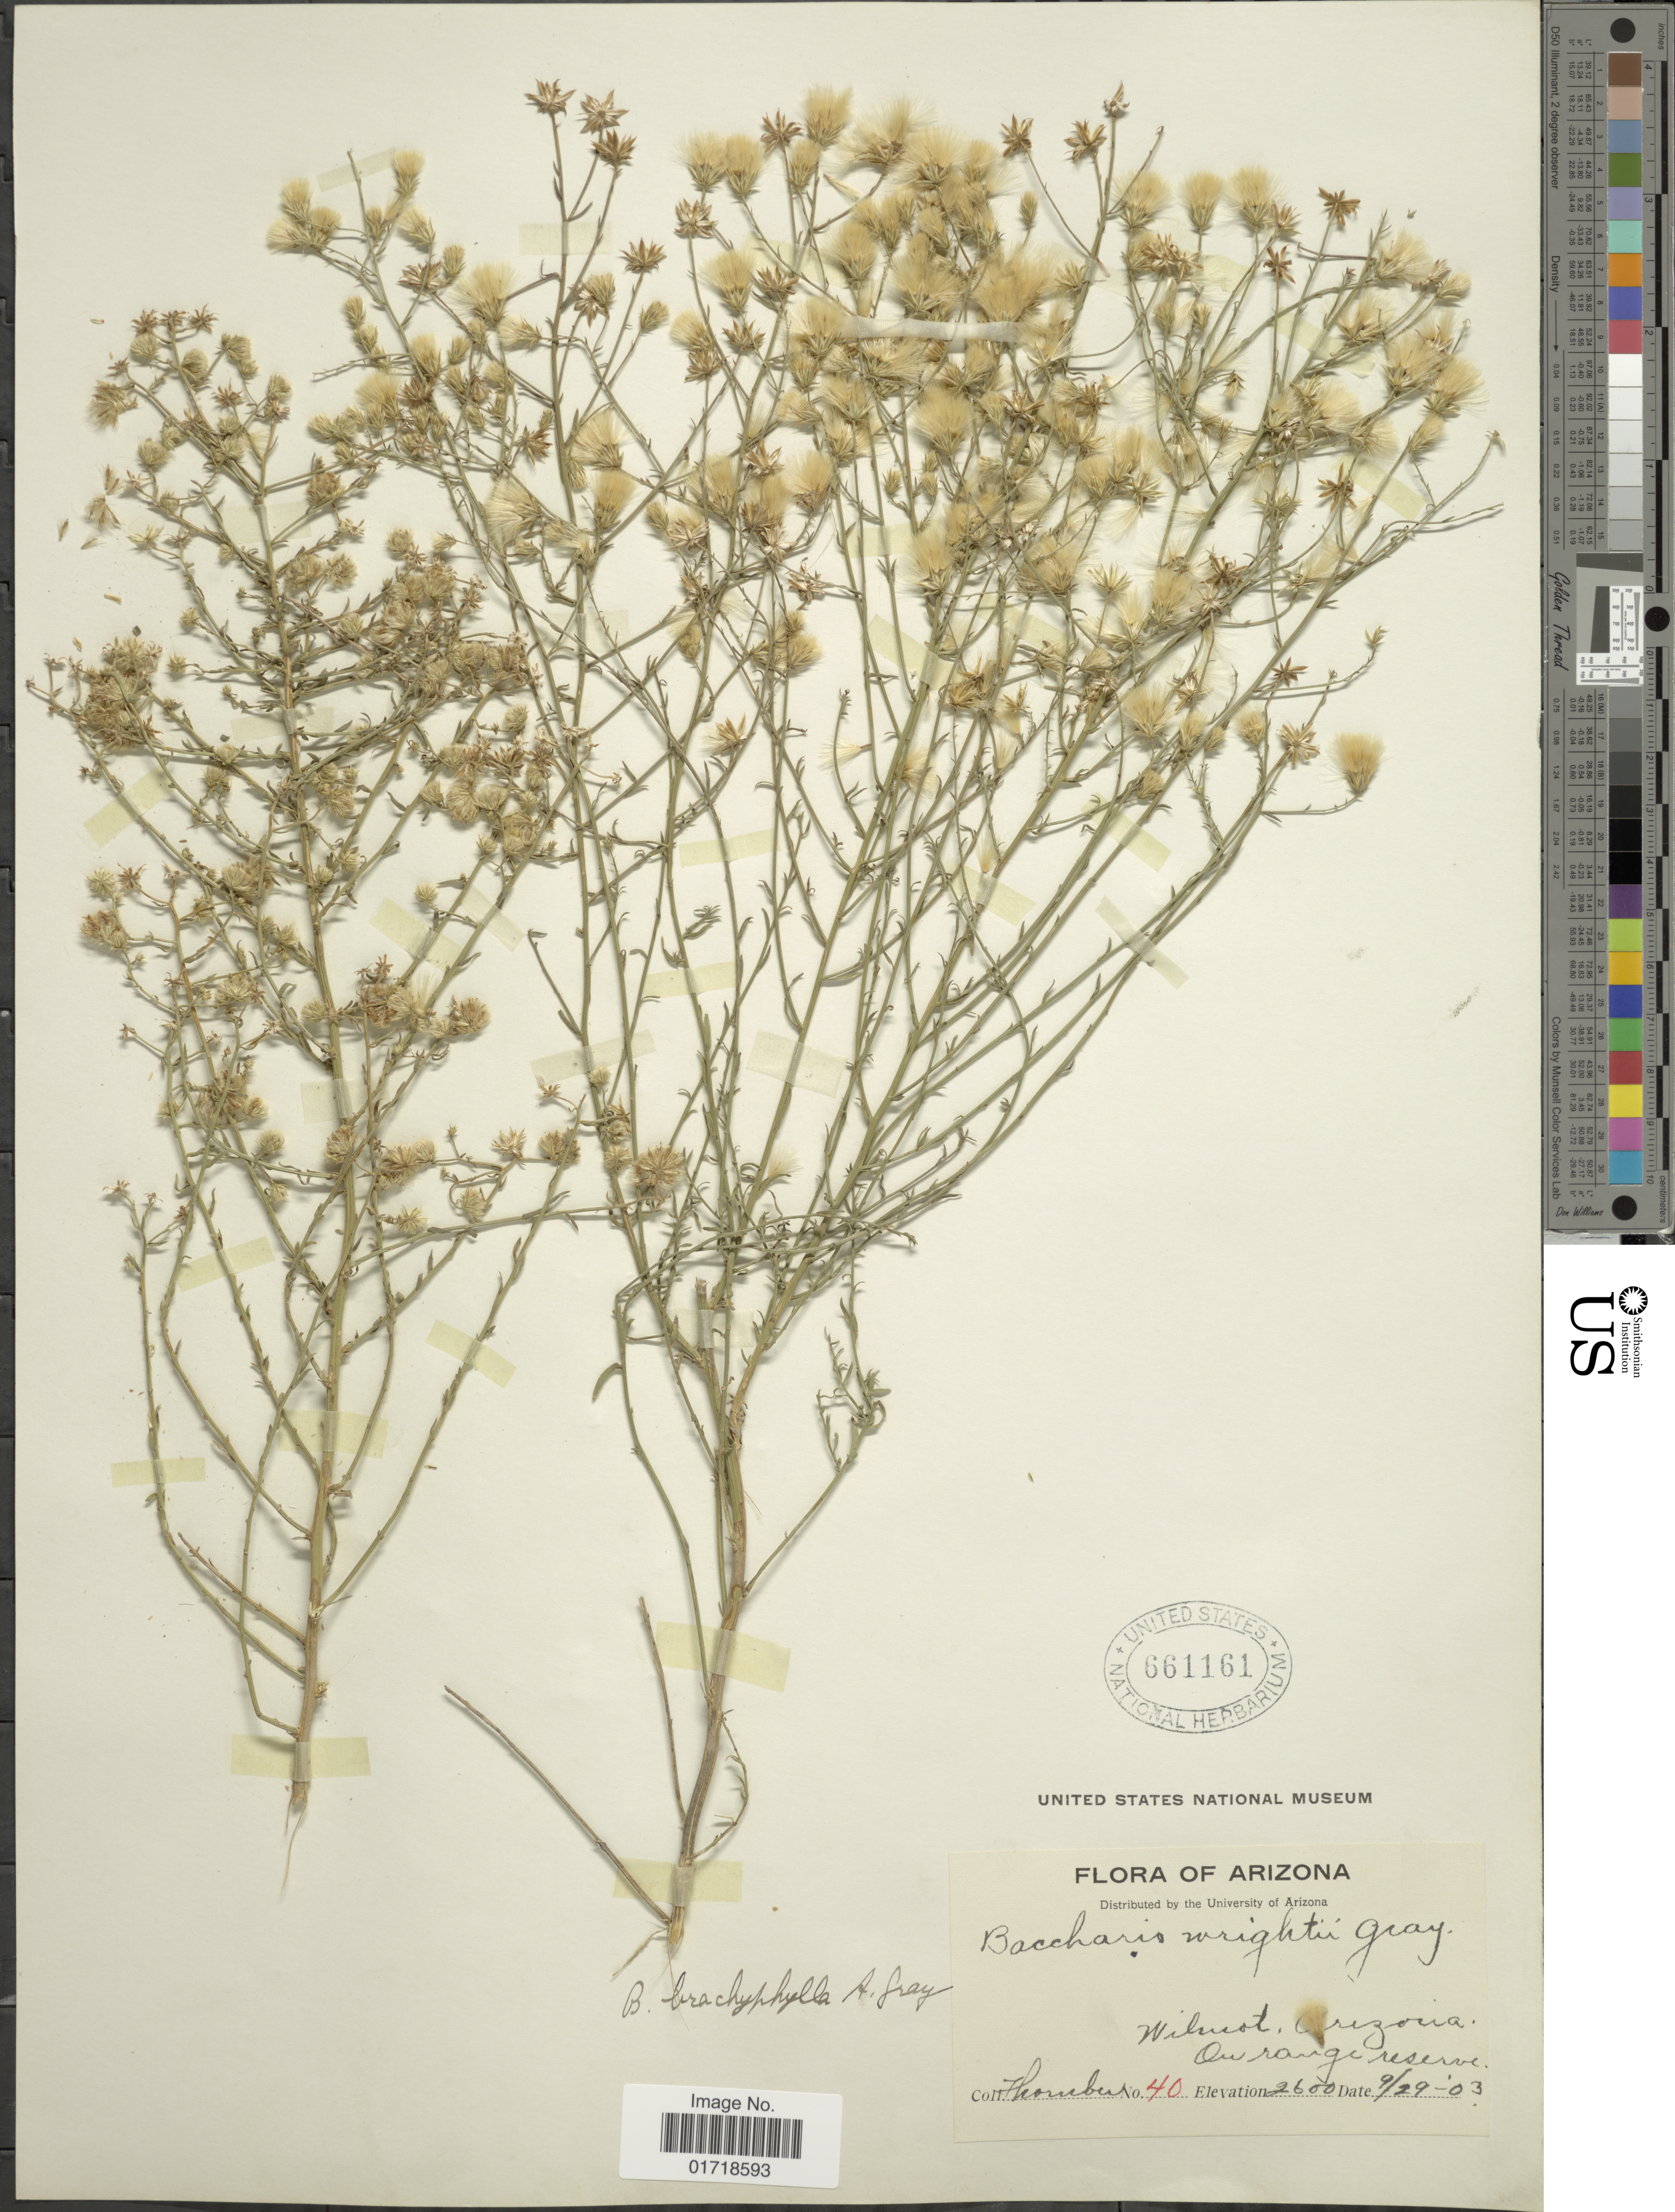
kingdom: Plantae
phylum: Tracheophyta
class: Magnoliopsida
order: Asterales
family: Asteraceae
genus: Baccharis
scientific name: Baccharis brachyphylla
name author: A. Gray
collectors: -. Thornber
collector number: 40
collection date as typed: Transcribed d/m/y: 29/9/3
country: United States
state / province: Arizona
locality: Wilmot Arizona, ou range Reserve.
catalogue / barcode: US 661161